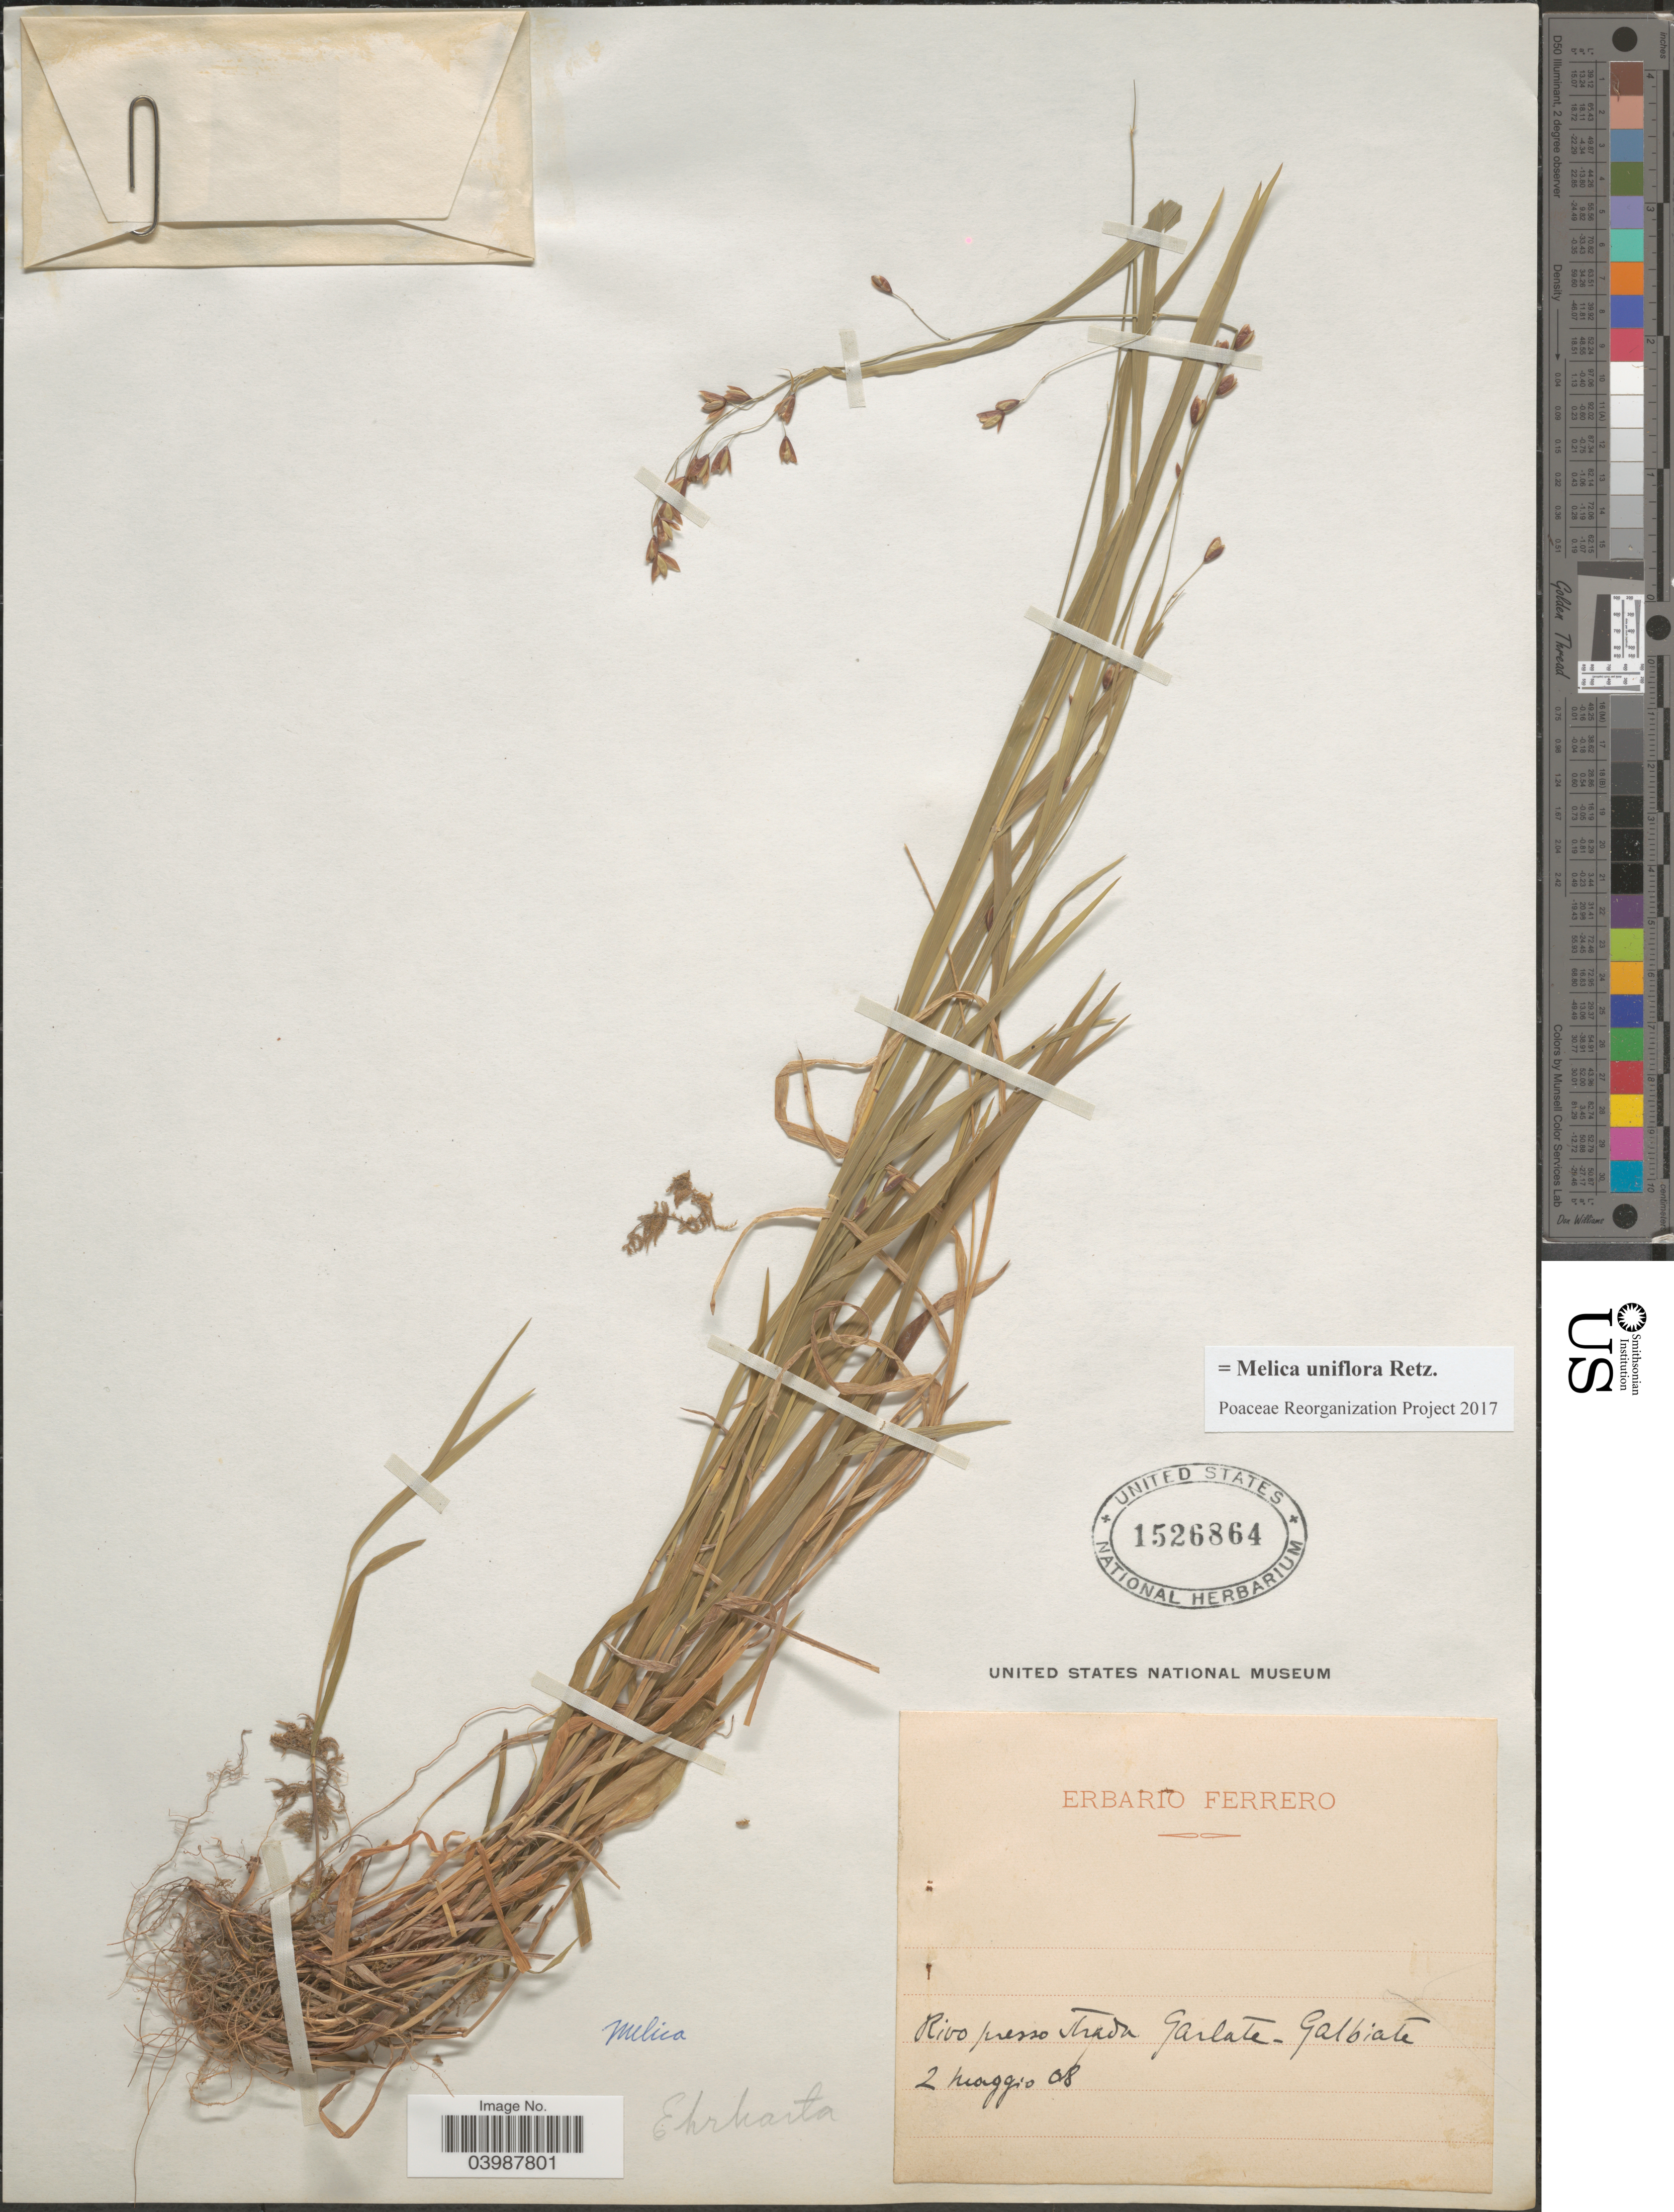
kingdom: Plantae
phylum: Tracheophyta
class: Liliopsida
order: Poales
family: Poaceae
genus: Melica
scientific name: Melica uniflora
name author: Retz.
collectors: ex herb. Ferrero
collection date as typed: Transcribed d/m/y: 2/5/8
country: Italy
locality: Rivo presso Trada Garlate- Galbiate.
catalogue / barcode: US 1526864